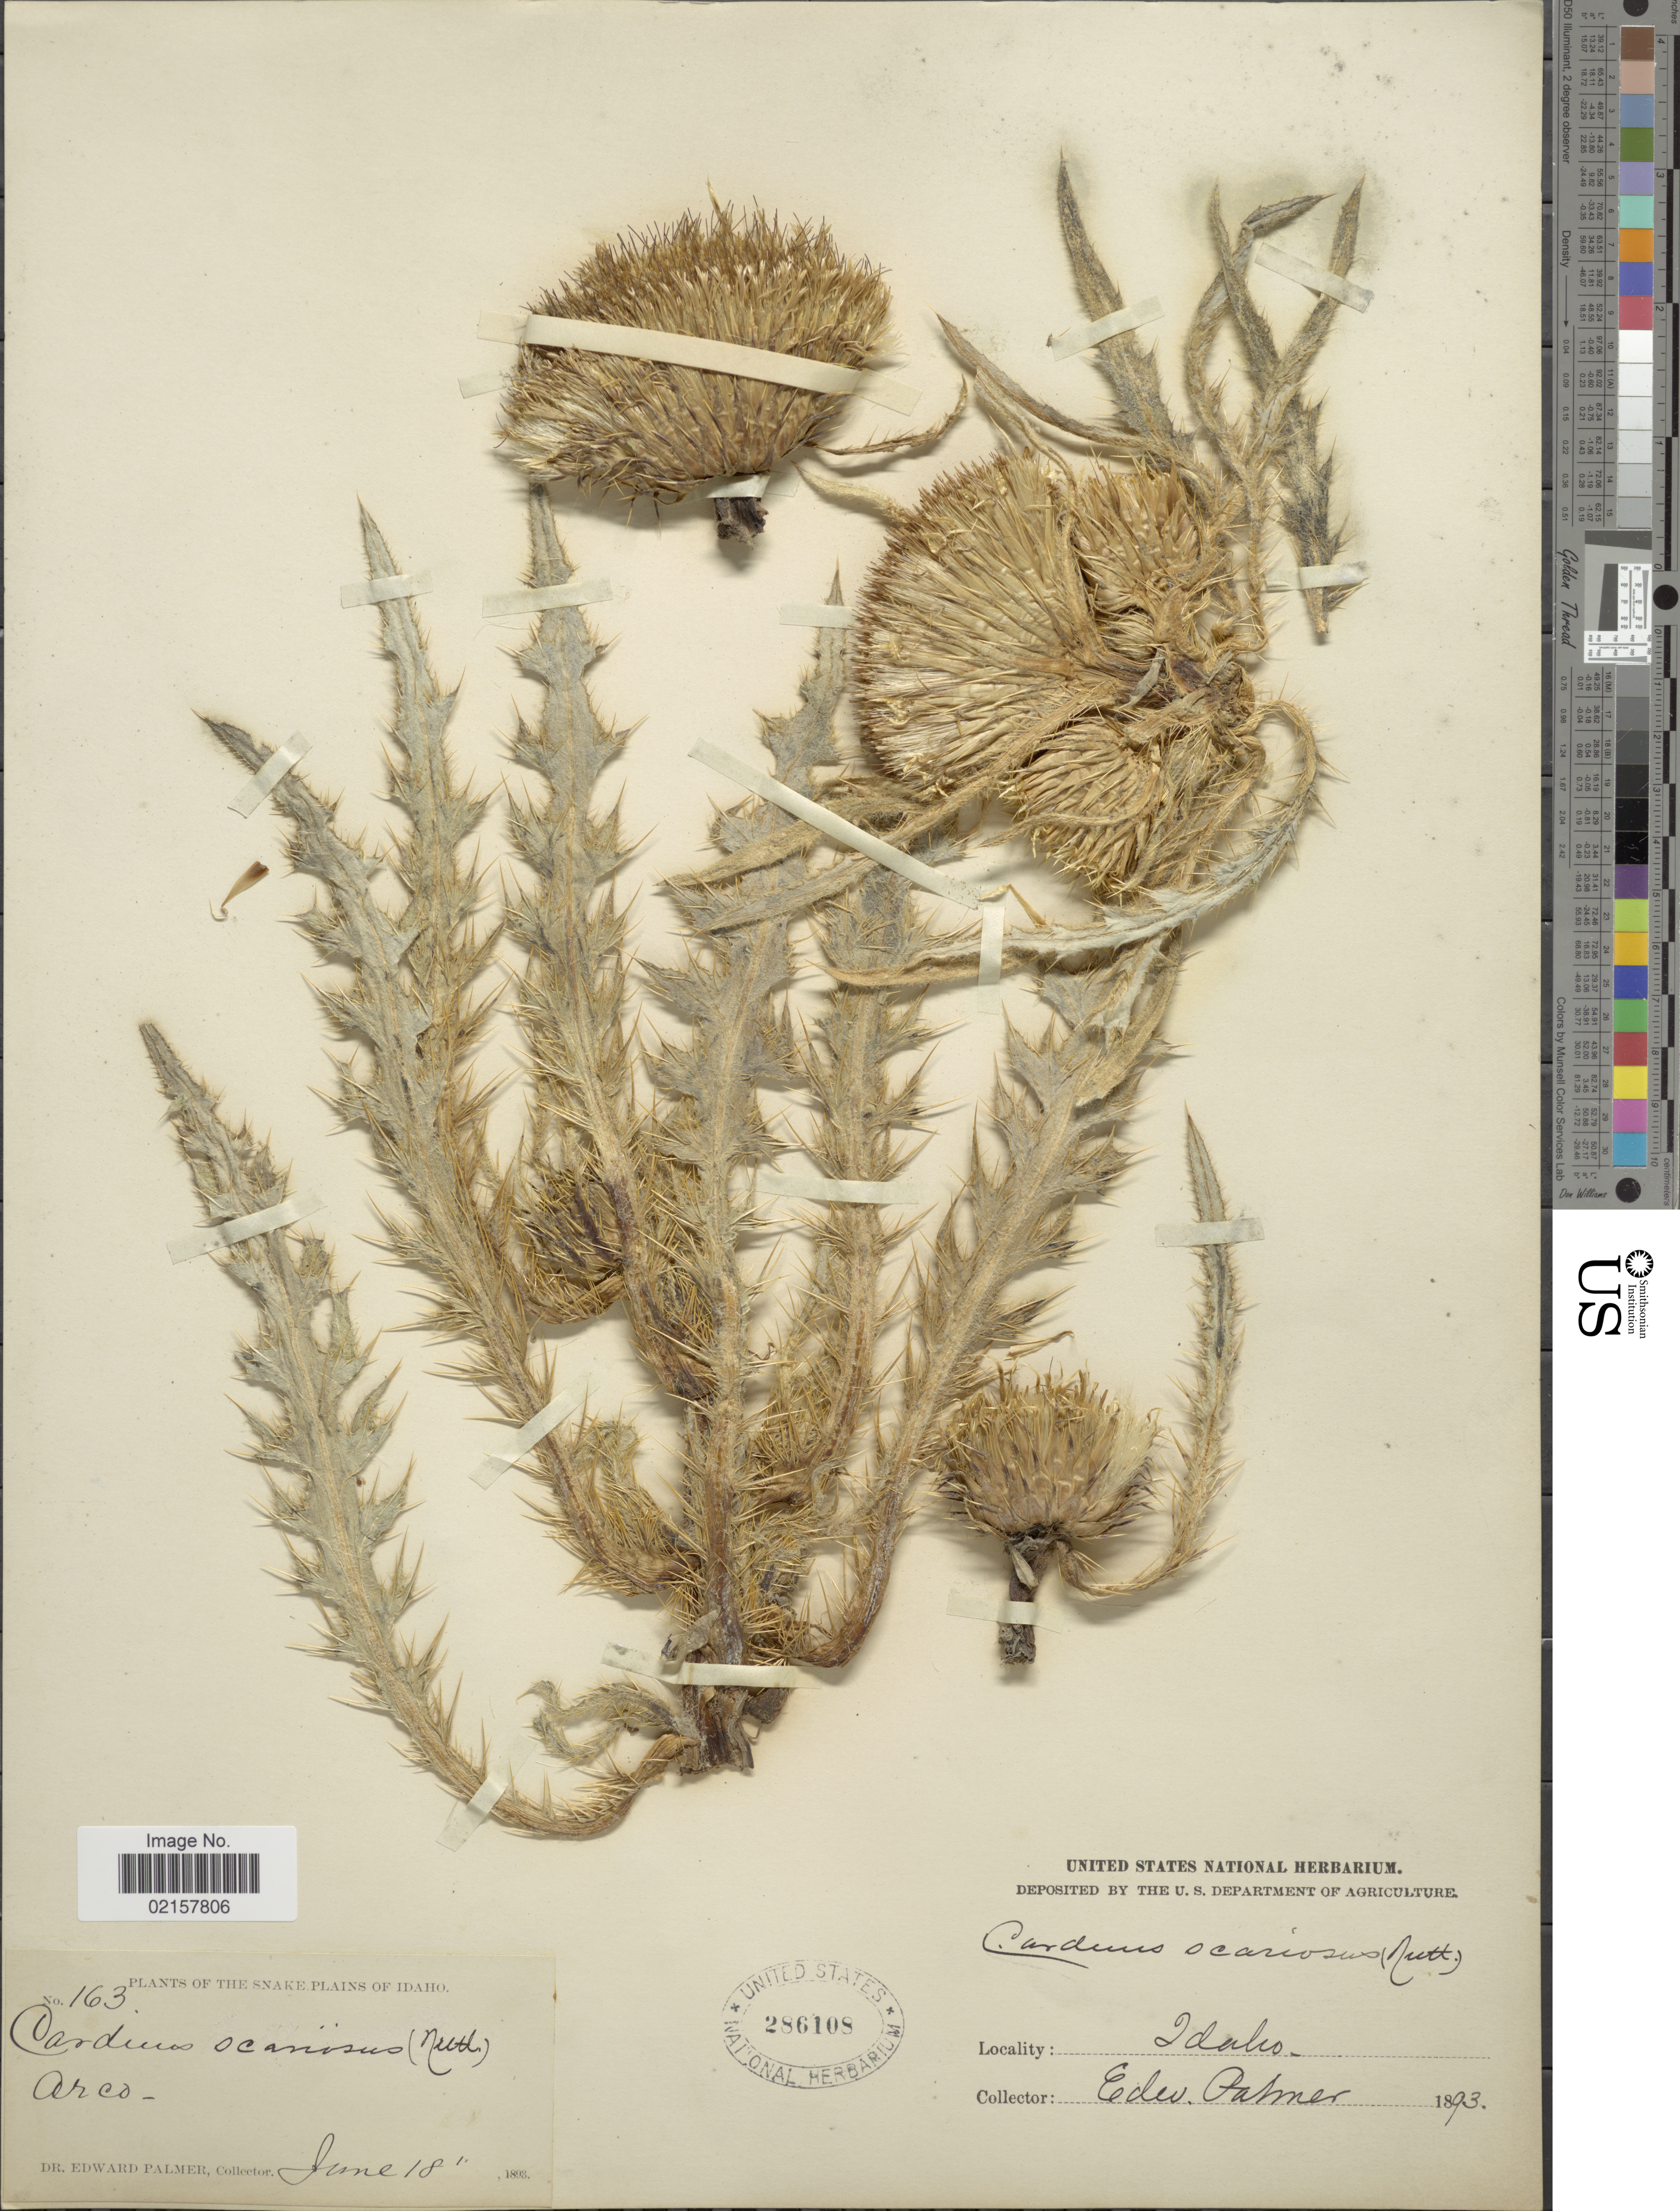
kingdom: Plantae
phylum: Tracheophyta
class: Magnoliopsida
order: Asterales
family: Asteraceae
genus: Cirsium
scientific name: Cirsium scariosum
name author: Nutt.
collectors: E. Palmer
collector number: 163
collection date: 1893-06-18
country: United States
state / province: Idaho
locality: Snake Plains of Idaho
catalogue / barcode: US 286108